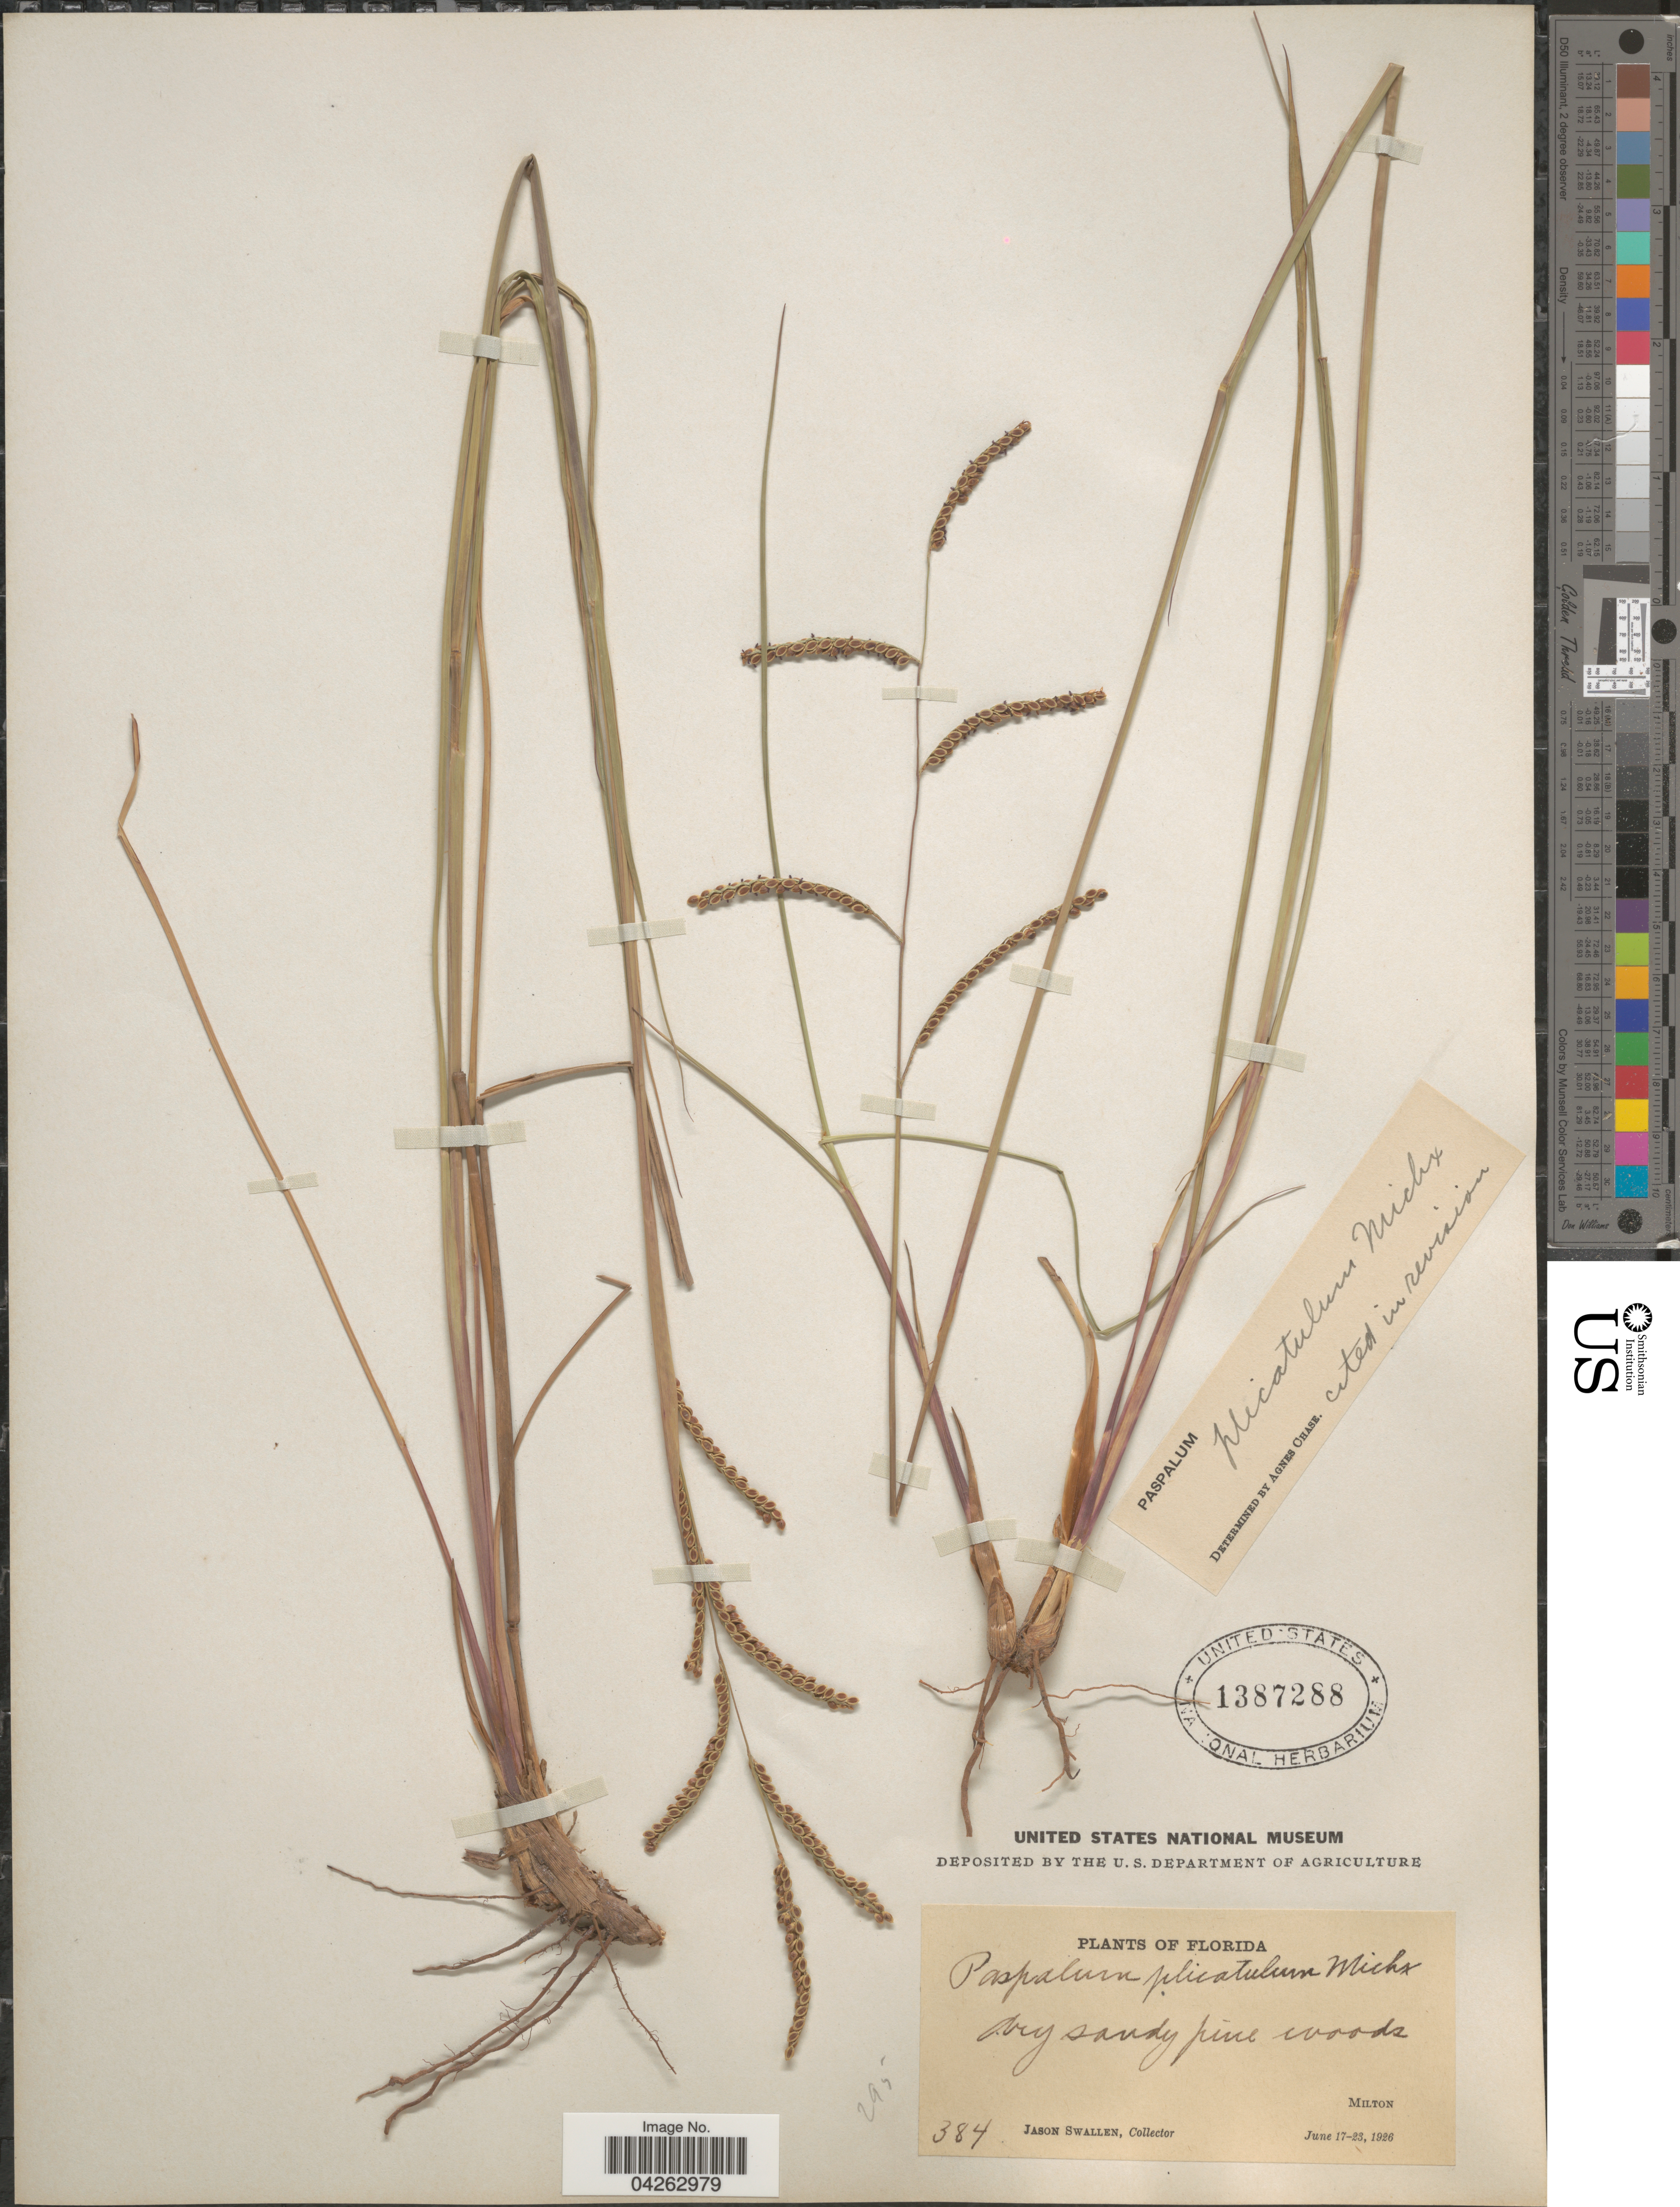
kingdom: Plantae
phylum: Tracheophyta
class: Liliopsida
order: Poales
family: Poaceae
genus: Paspalum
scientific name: Paspalum plicatulum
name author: Michx.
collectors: J. R. Swallen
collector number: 384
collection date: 1926-06-17/1926-06-23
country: United States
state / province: Florida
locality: Milton.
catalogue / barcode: US 1387288